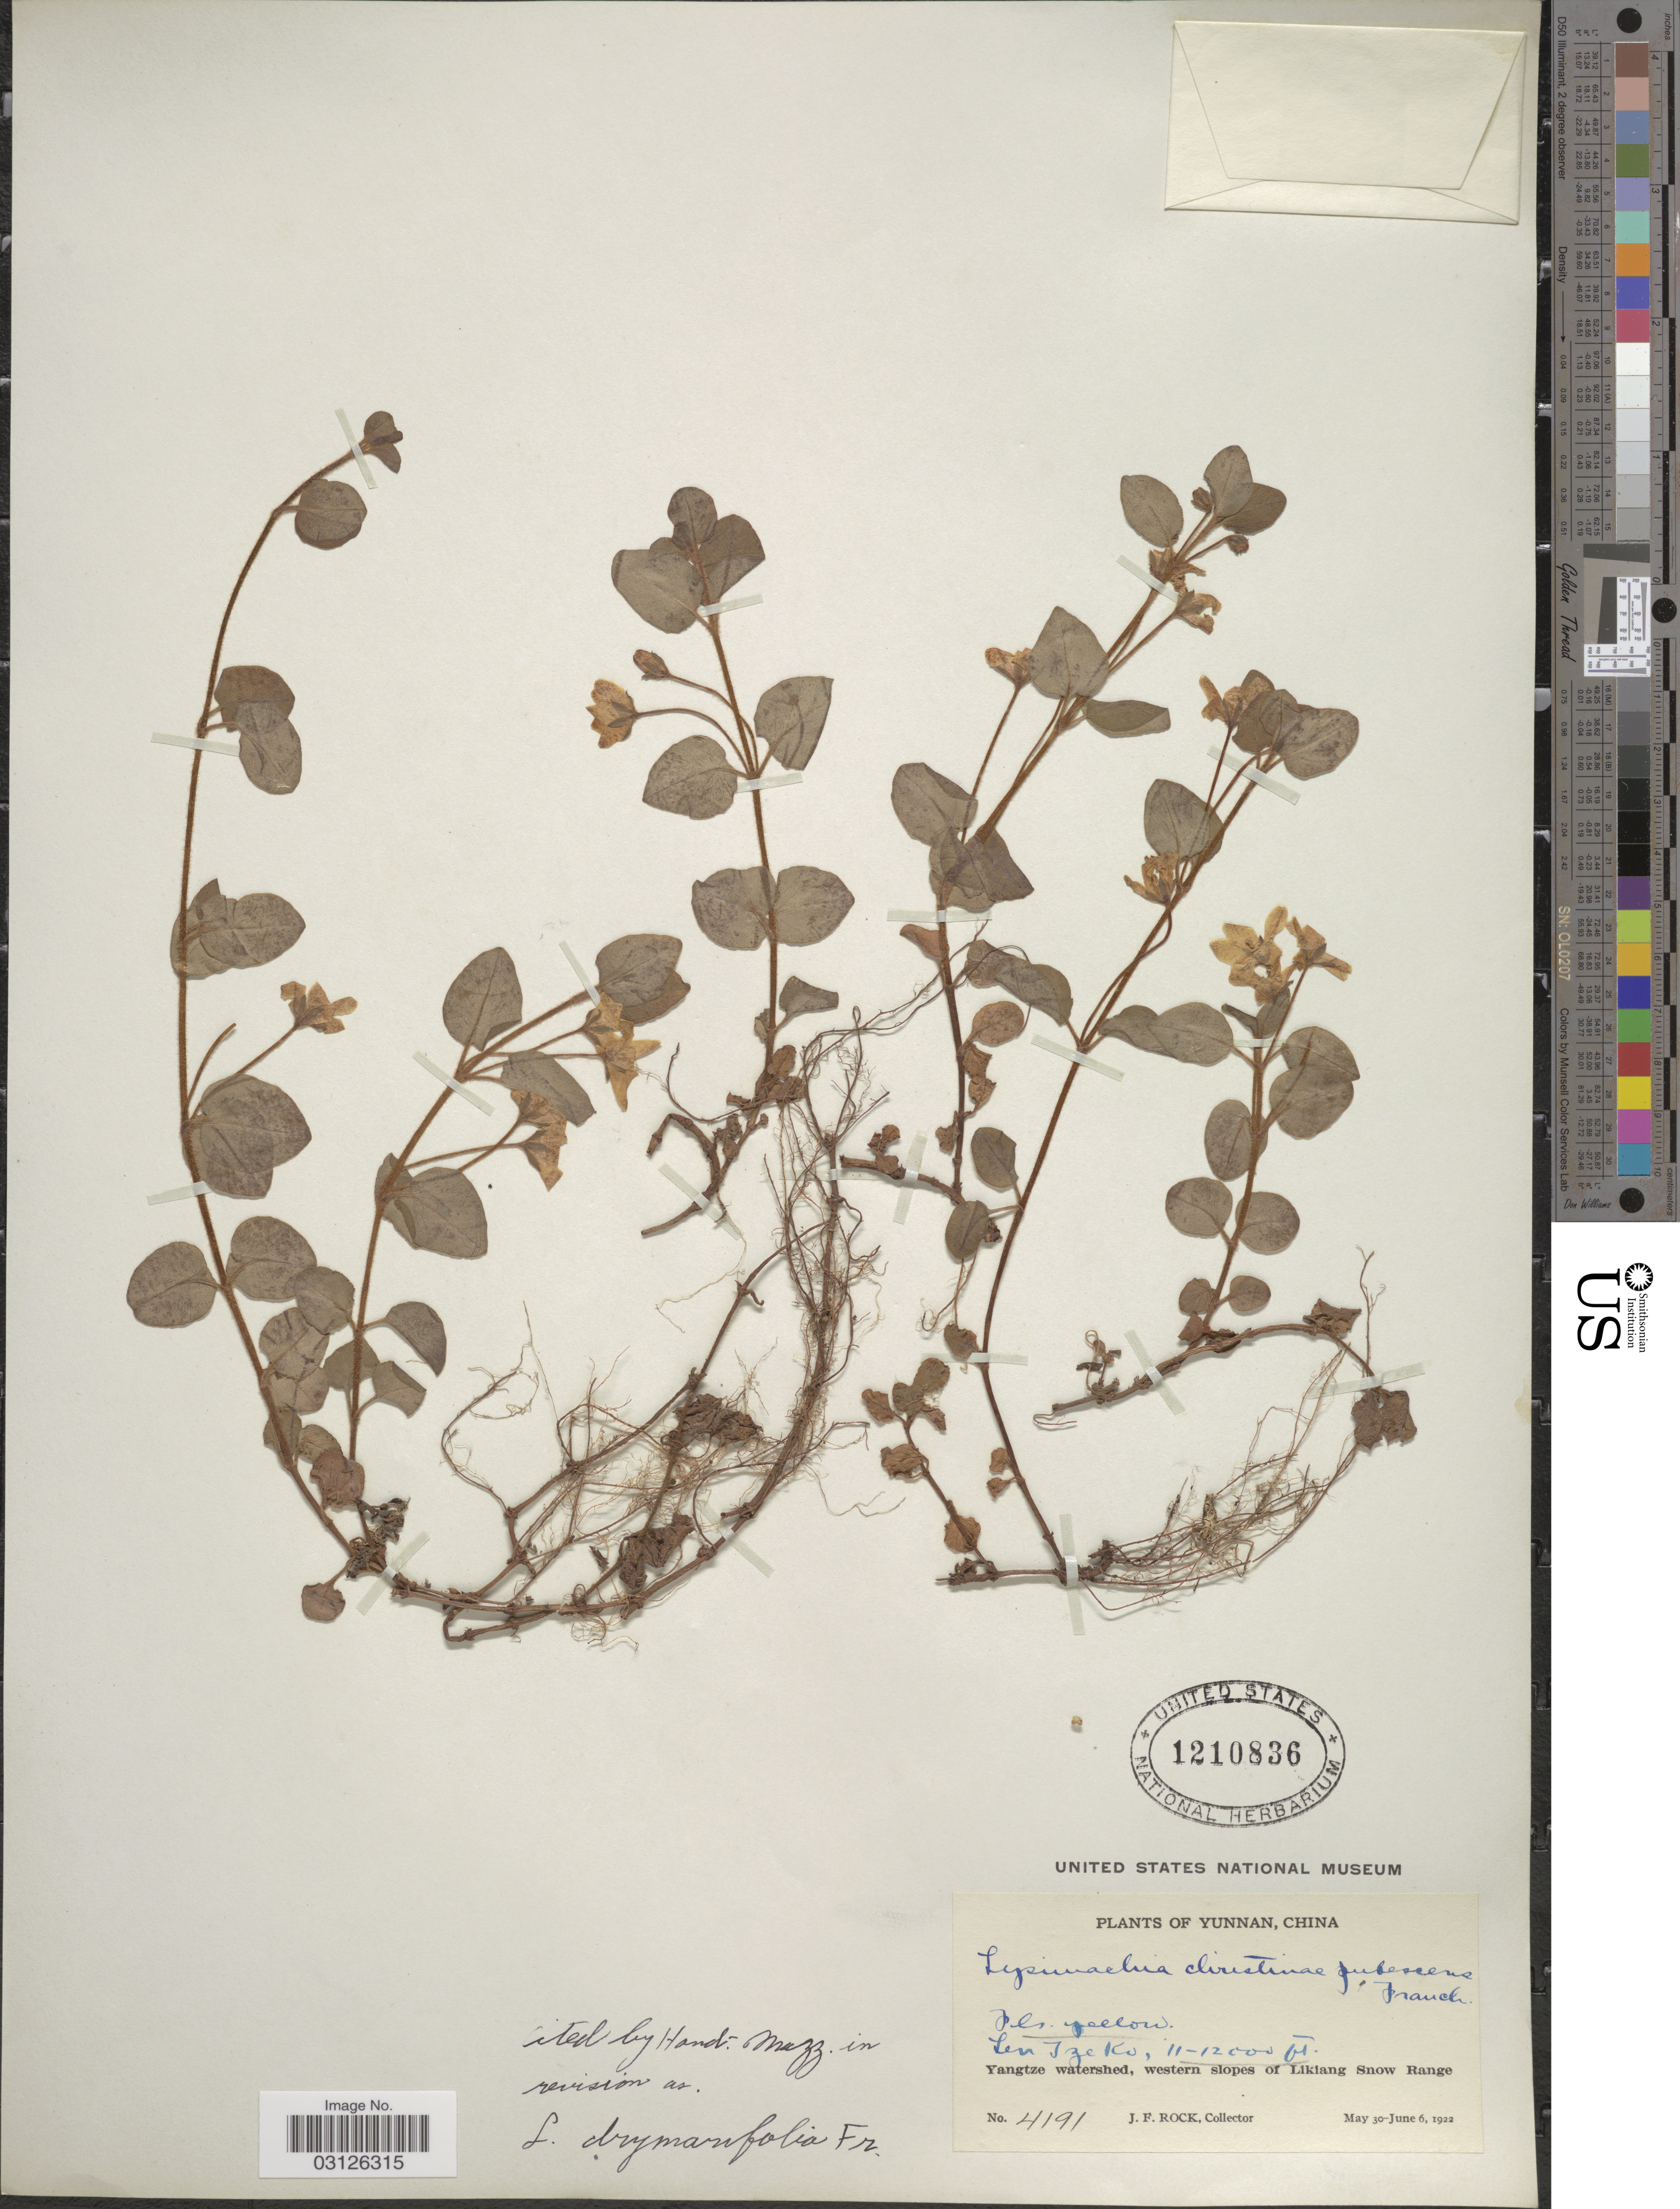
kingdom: Plantae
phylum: Tracheophyta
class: Magnoliopsida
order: Ericales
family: Primulaceae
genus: Lysimachia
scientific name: Lysimachia drynarifolia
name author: Franch.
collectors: J. Rock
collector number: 4191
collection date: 1922-05-30/1922-06-06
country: China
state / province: Yunnan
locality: Len Tze Ko. Yangtze watershed, western slopes of Likiang Snow Range.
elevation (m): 3353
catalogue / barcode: US 1210836